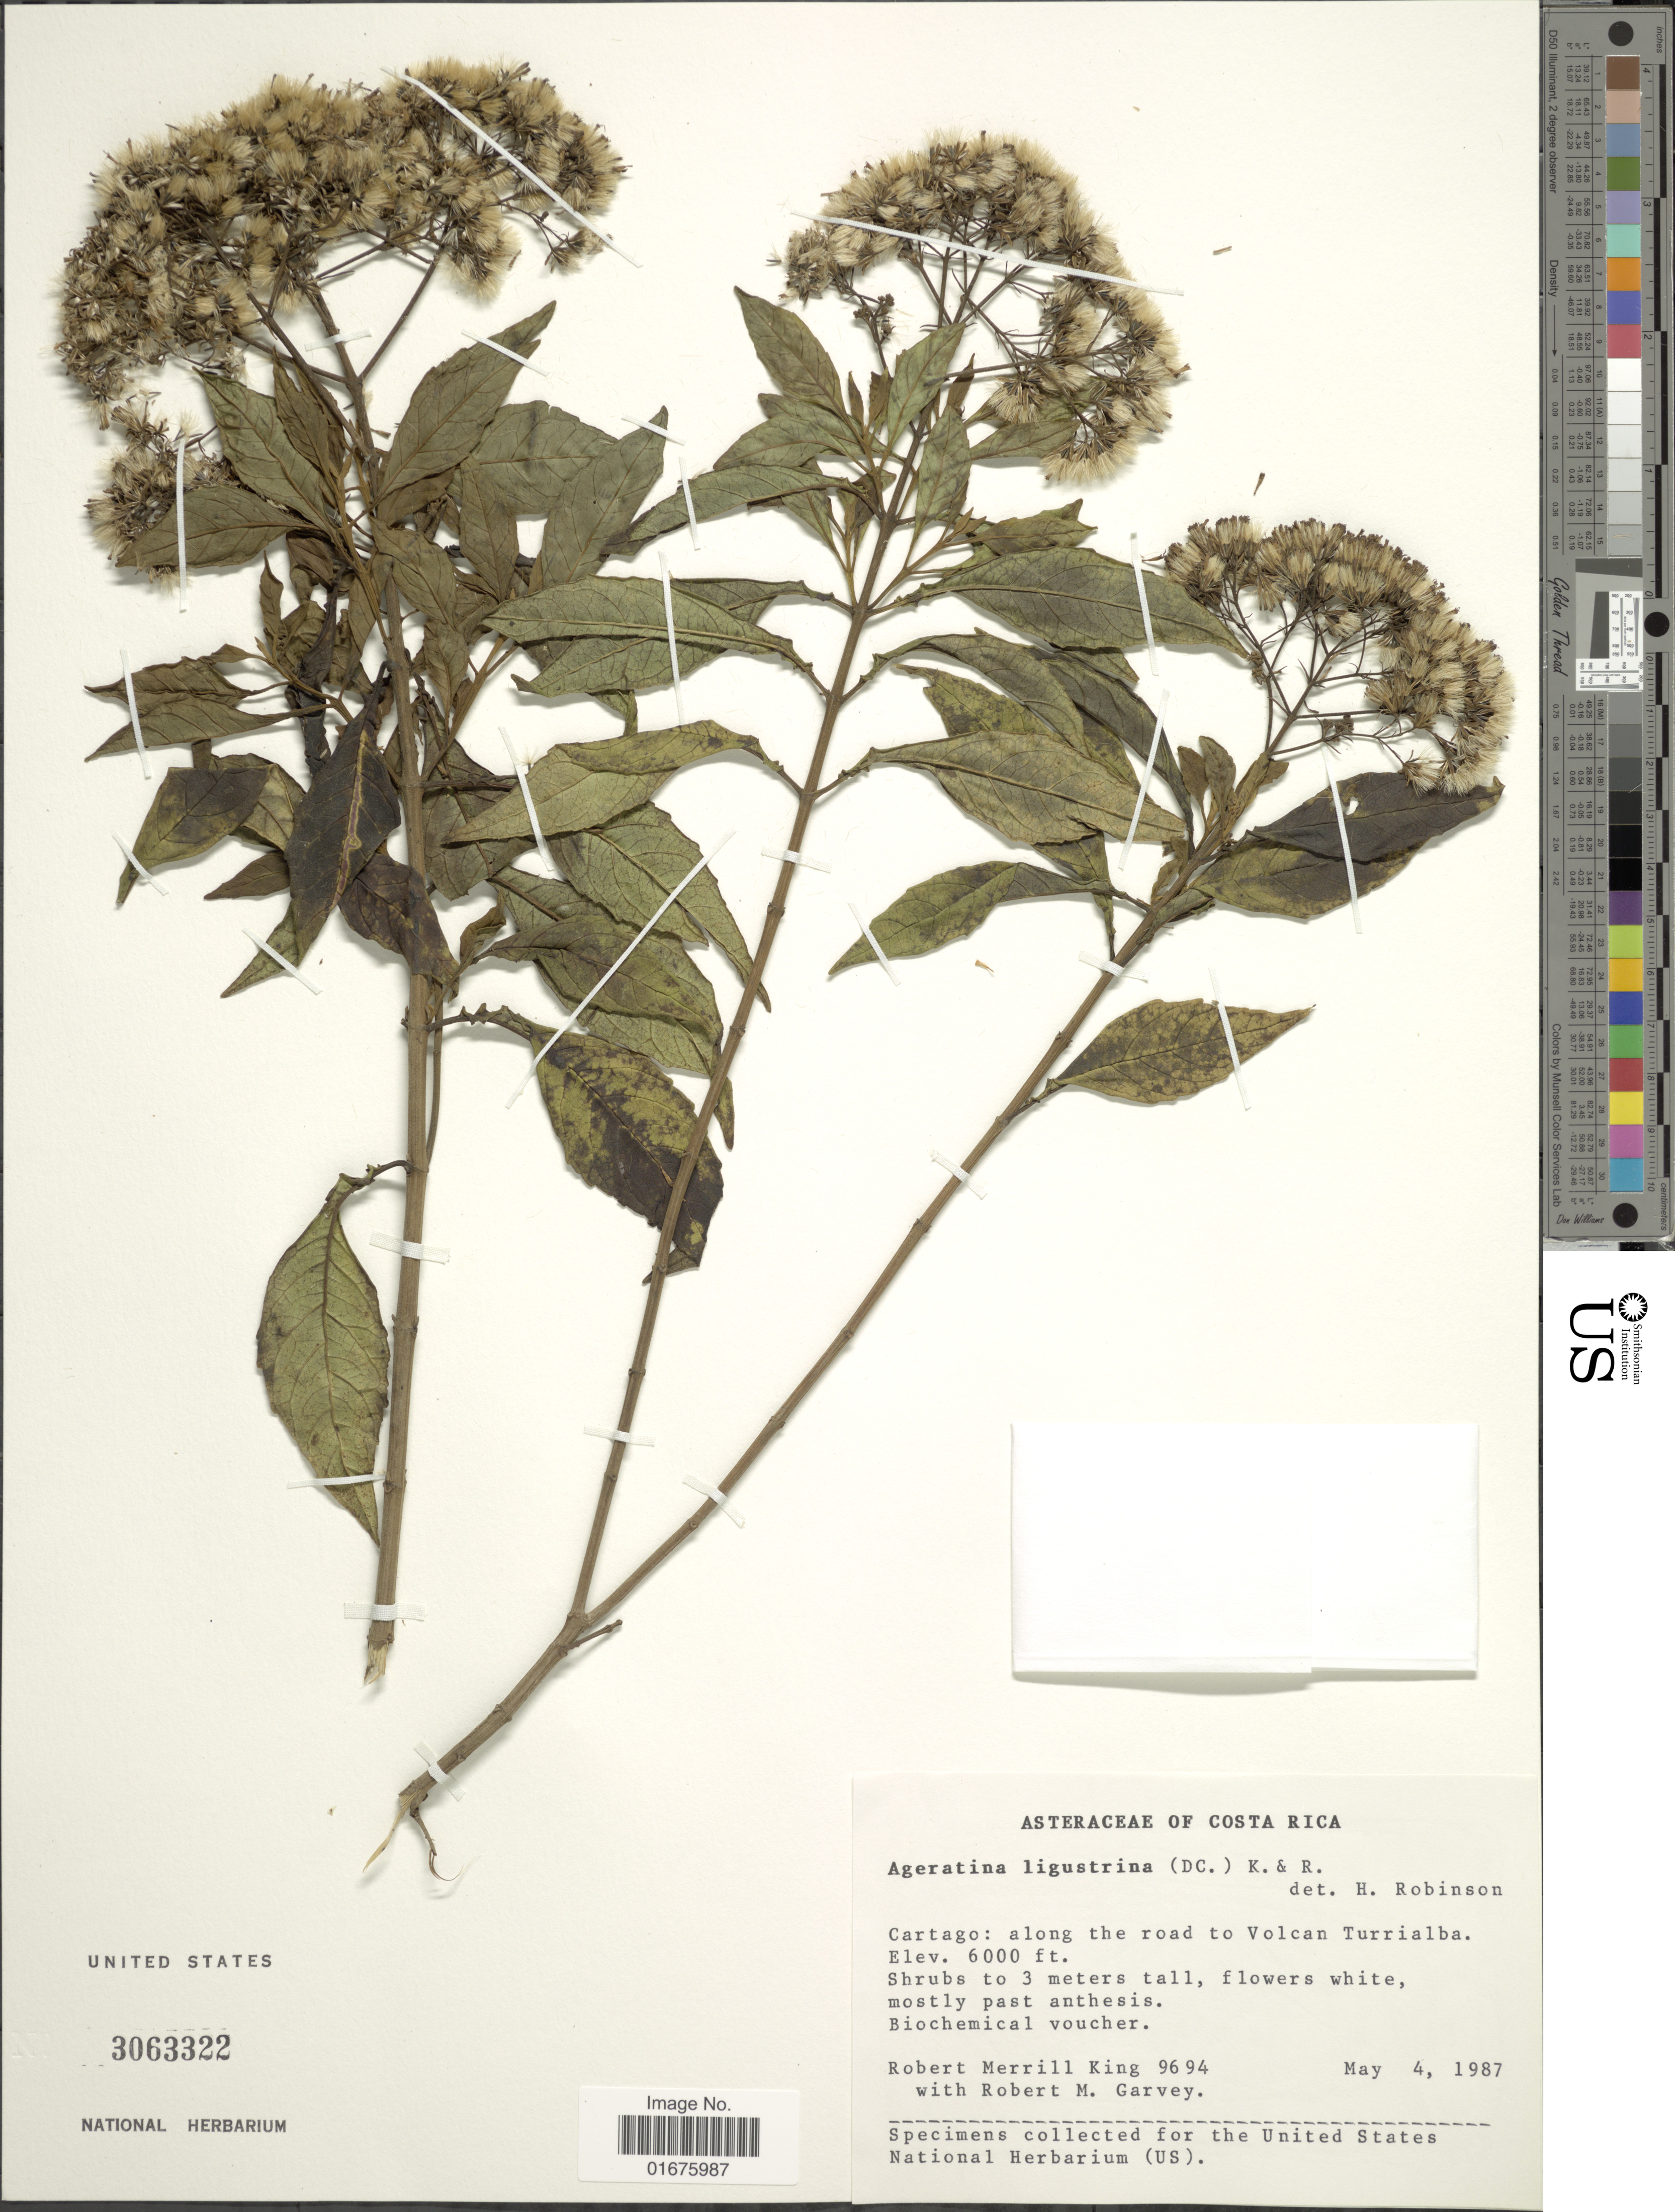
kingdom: Plantae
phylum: Tracheophyta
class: Magnoliopsida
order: Asterales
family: Asteraceae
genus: Ageratina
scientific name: Ageratina ligustrina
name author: (DC.) R.M. King & H. Rob.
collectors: R. M. King & R. Garvey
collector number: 9694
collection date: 1987-05-04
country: Costa Rica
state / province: Cartago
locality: Along the road to Volcan Turrialba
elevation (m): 1829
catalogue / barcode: US 3063322